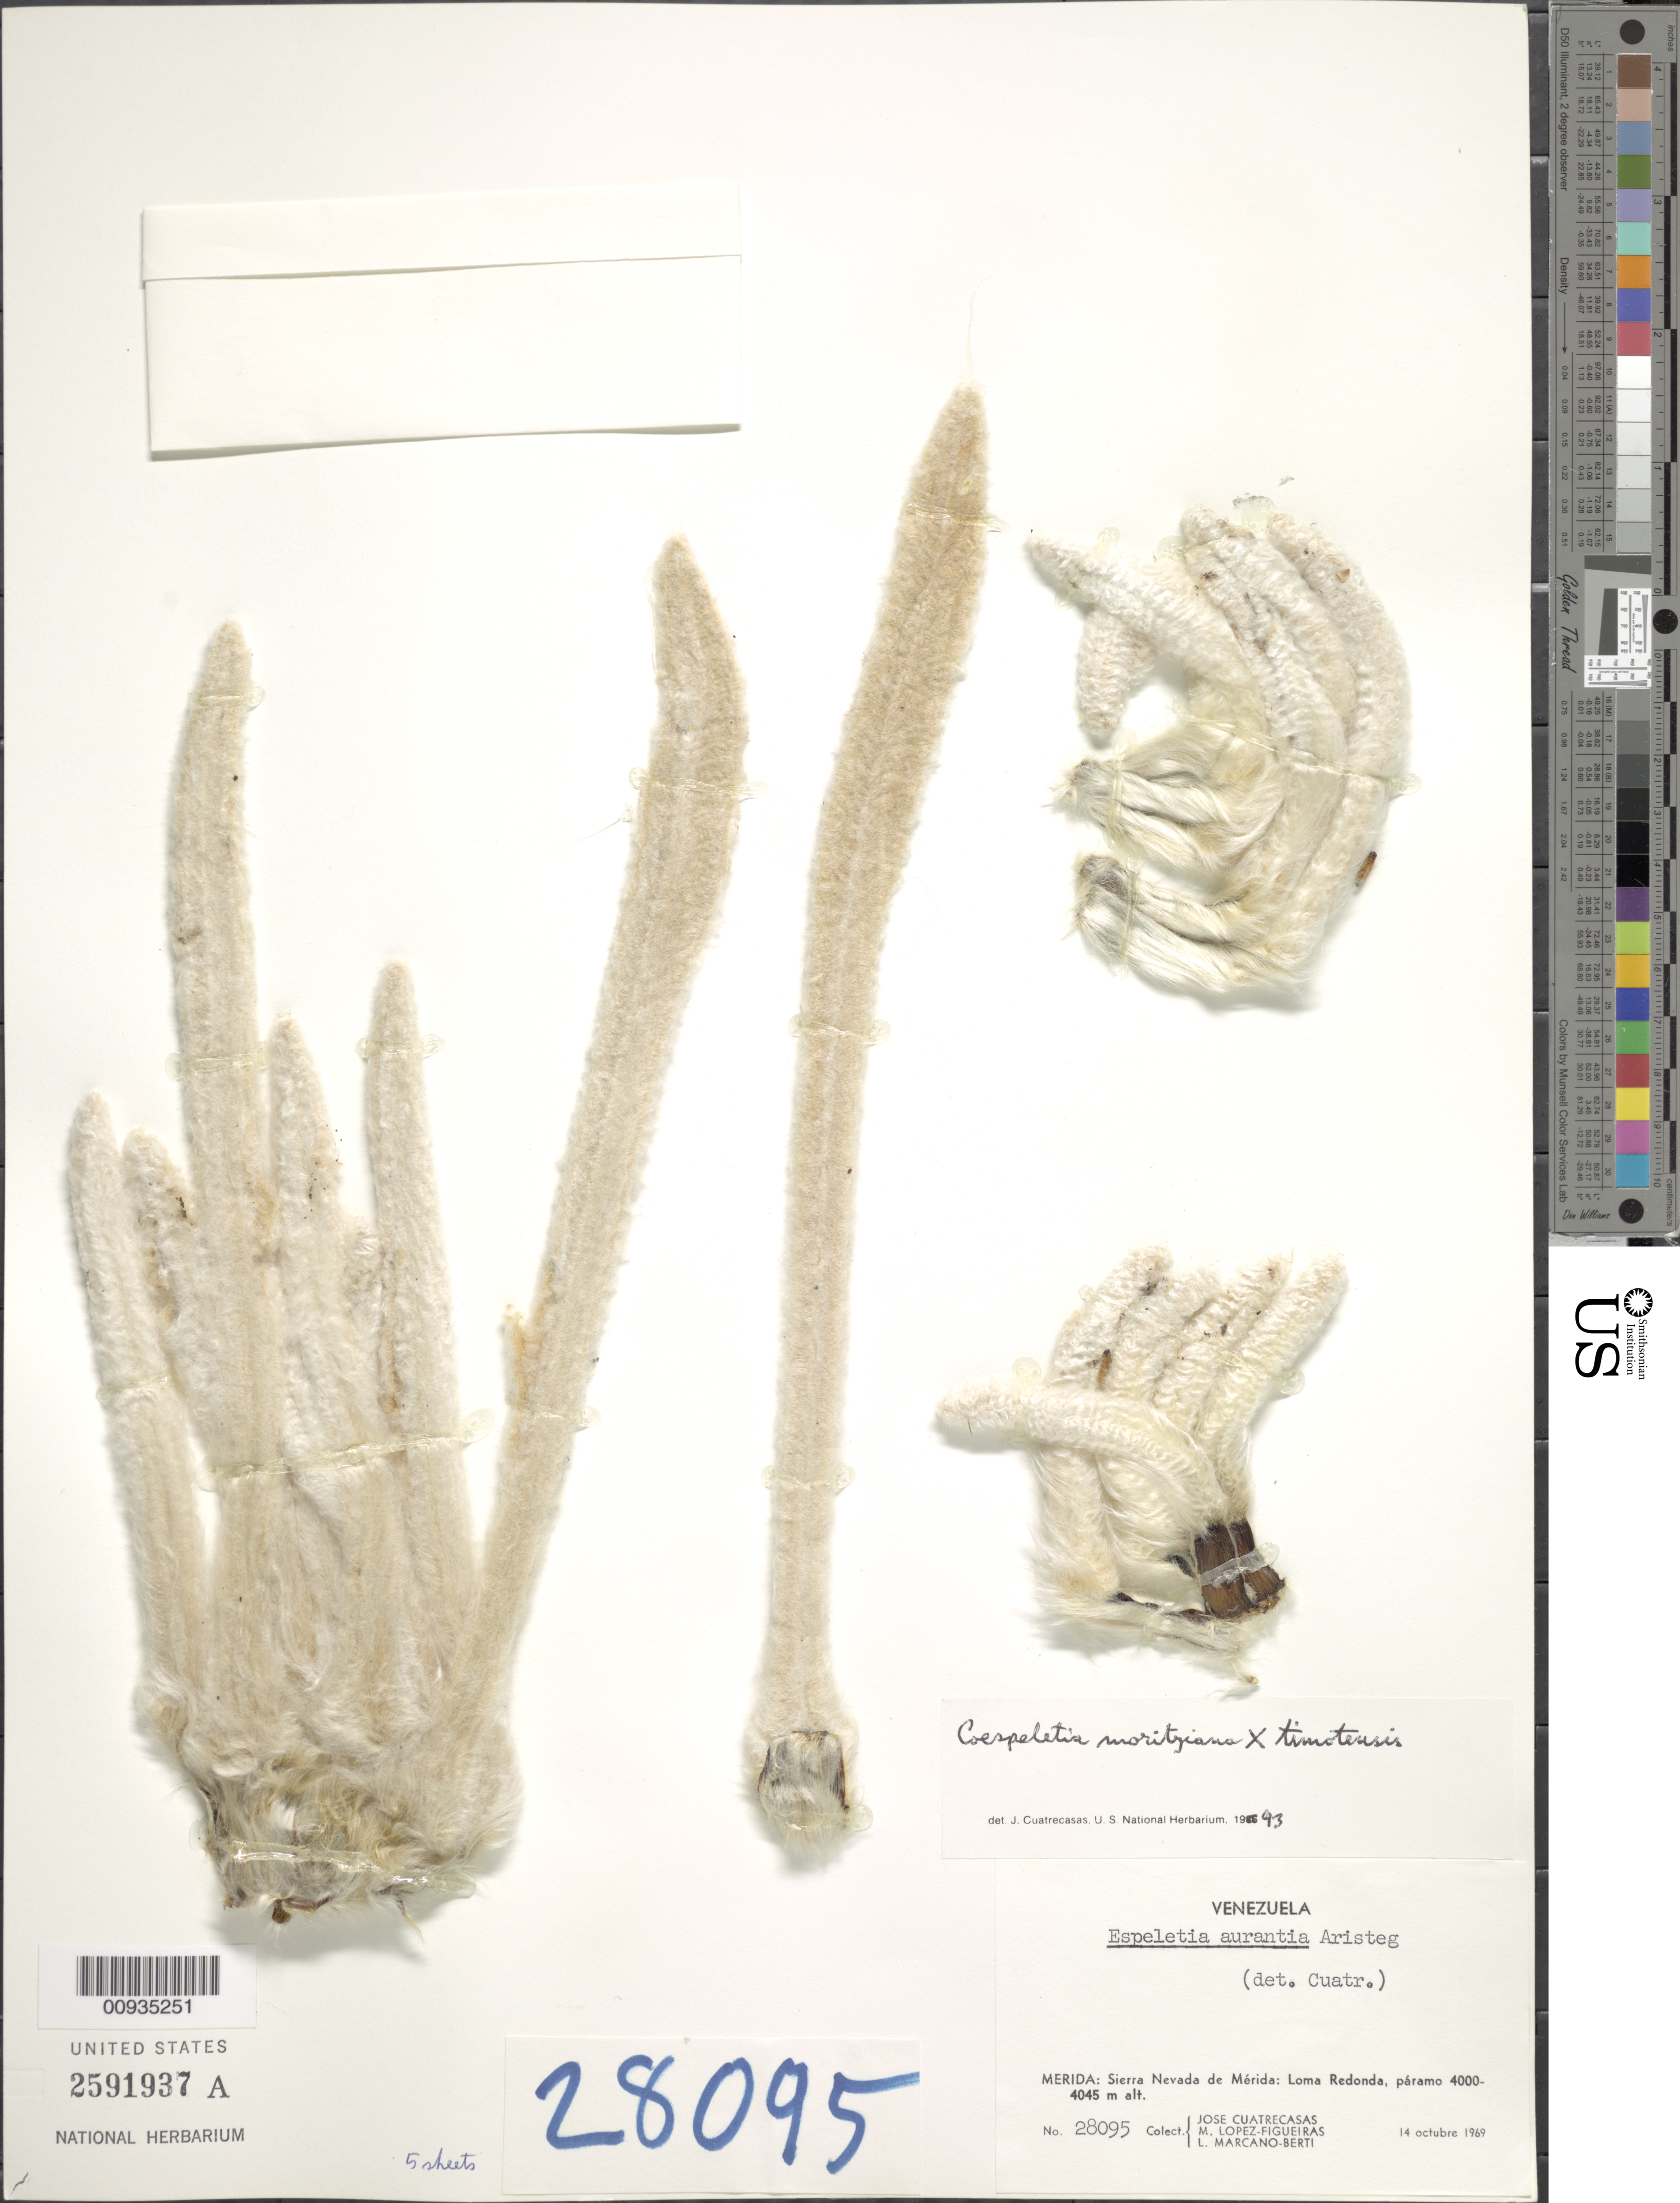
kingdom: Plantae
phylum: Tracheophyta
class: Magnoliopsida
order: Asterales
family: Asteraceae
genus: Coespeletia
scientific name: Coespeletia moritziana x C. timotensis (Cuatrec.) Cuatrec.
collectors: J. Cuatrecasas, M. López Figueiras & L. Marcano-Berti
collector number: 28095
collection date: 1969-10-14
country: Venezuela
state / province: Mérida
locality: Sierra Nevada de Merida: Lona Redonda, paramo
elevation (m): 4000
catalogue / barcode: US 2591937A